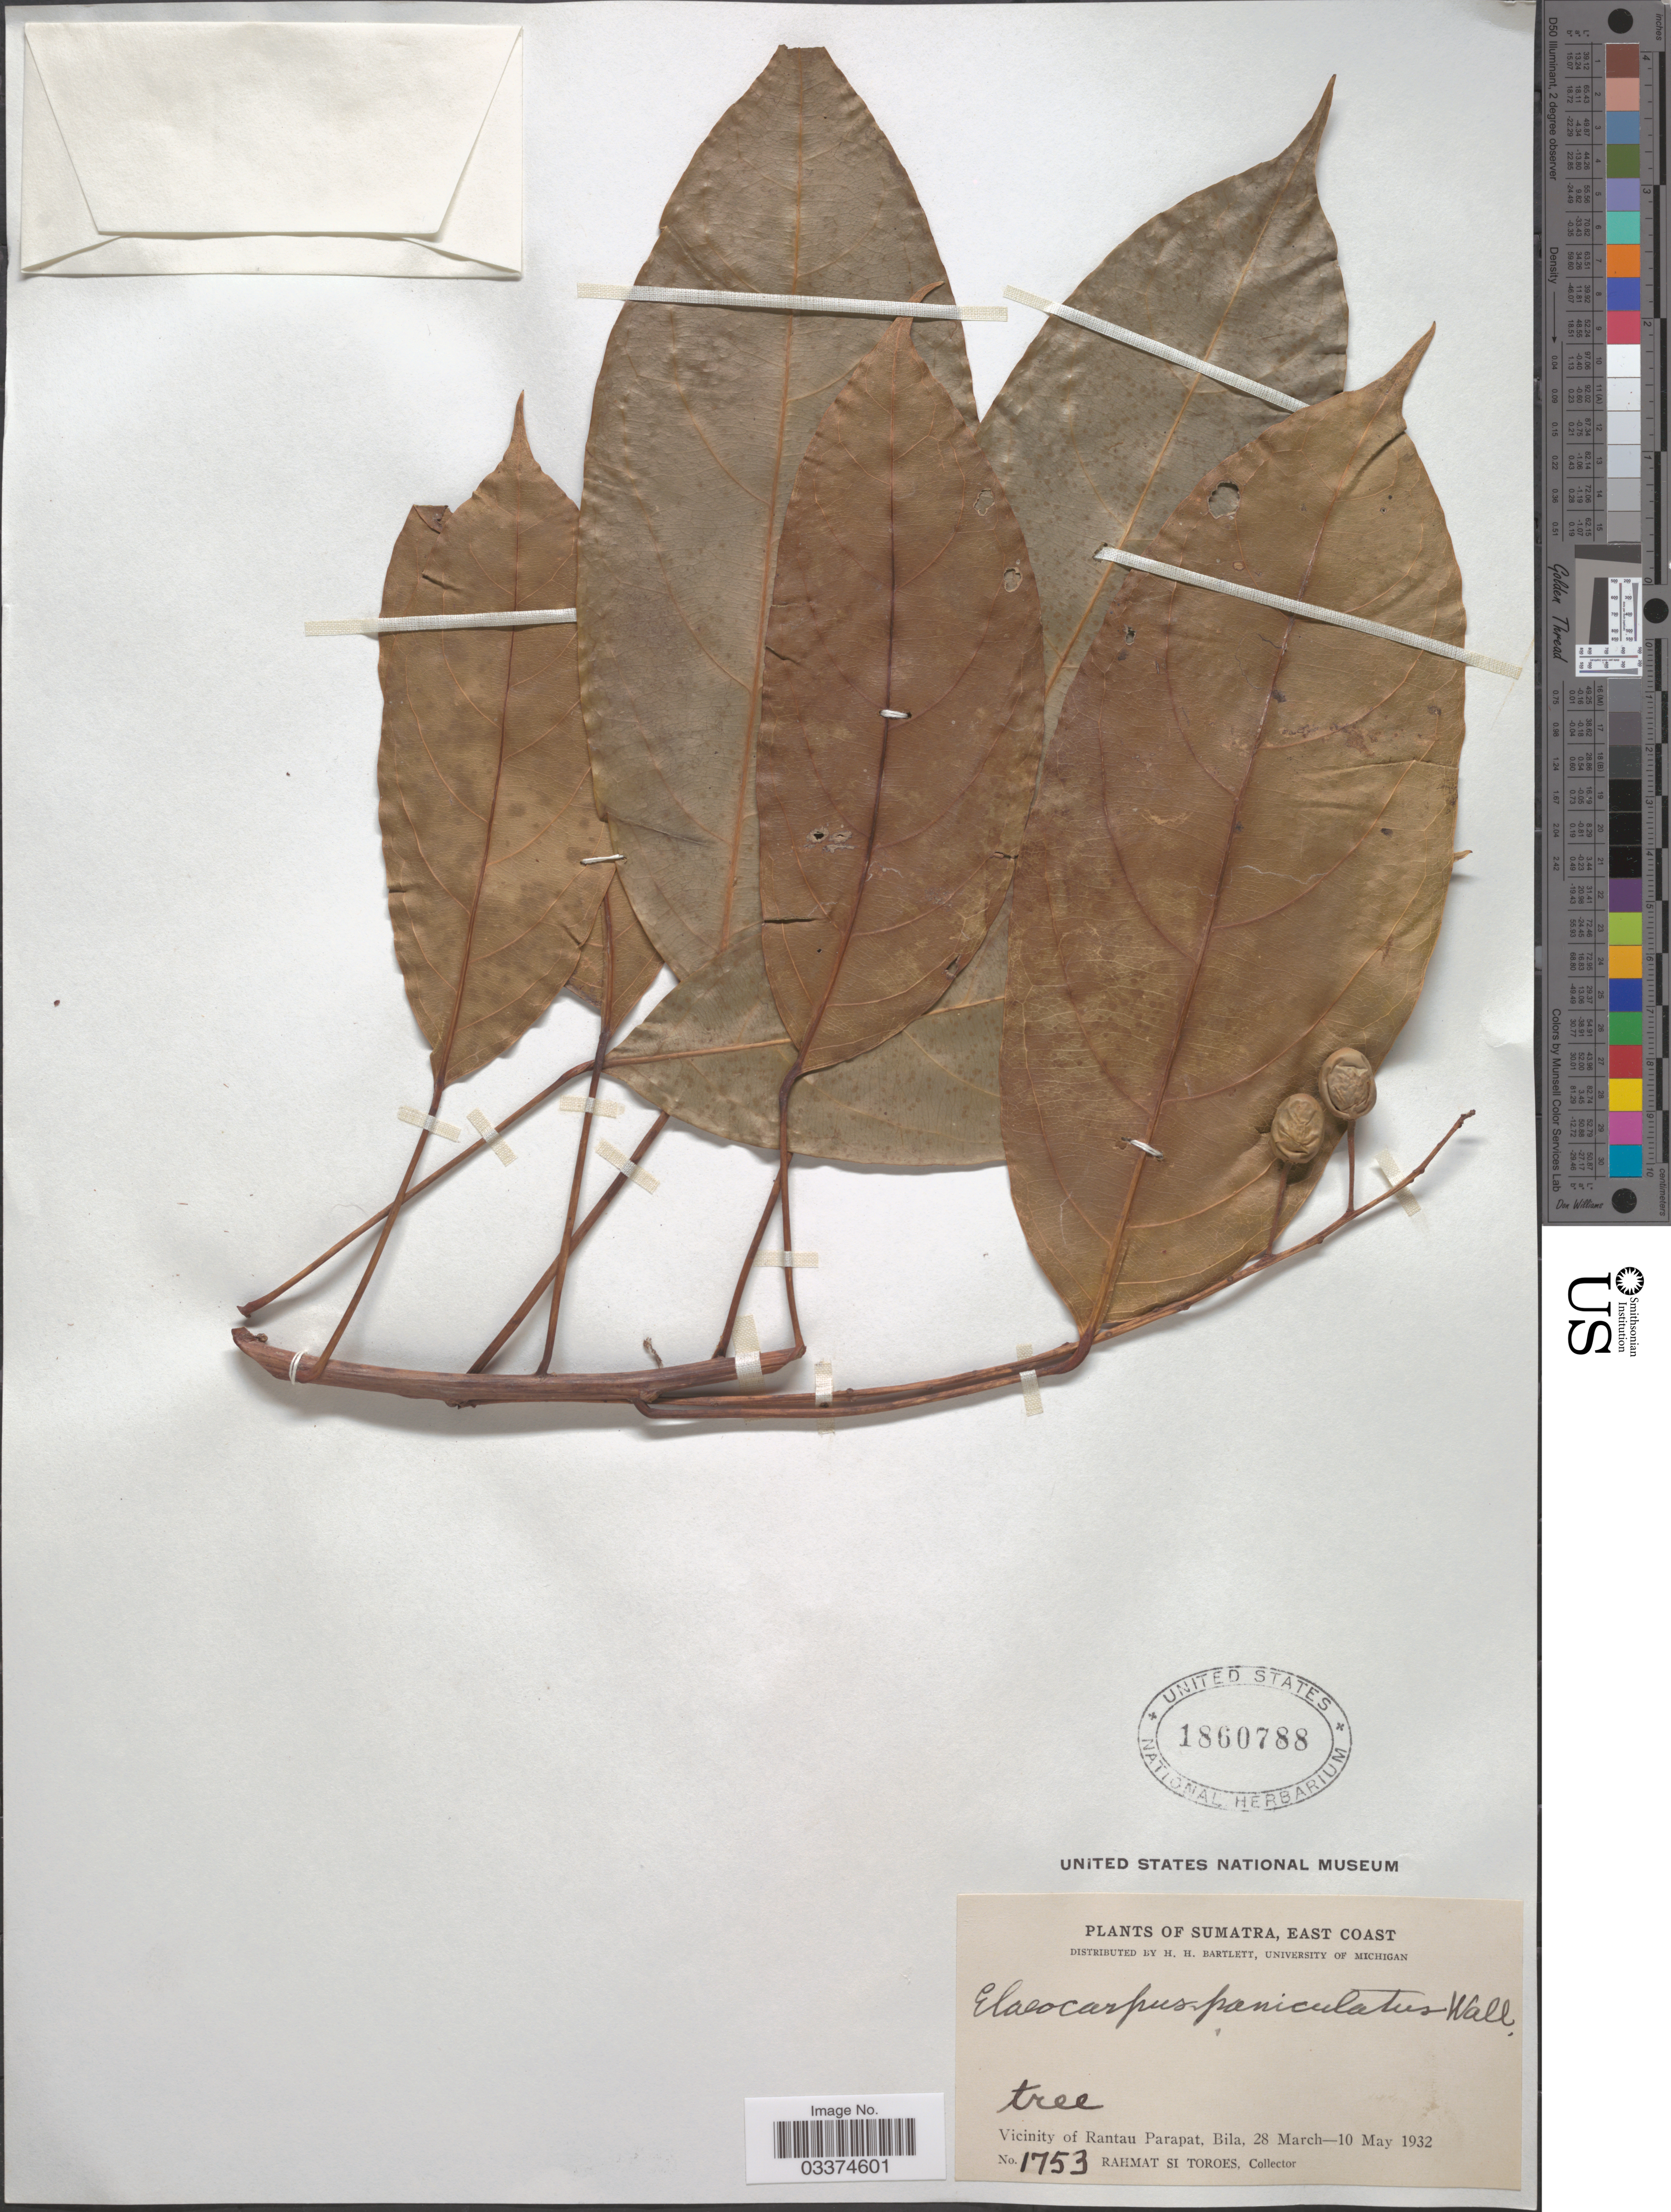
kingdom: Plantae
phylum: Tracheophyta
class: Magnoliopsida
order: Oxalidales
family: Elaeocarpaceae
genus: Elaeocarpus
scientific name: Elaeocarpus paniculatus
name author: Wall. ex K. Müller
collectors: Rahmat Si Boeea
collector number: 1753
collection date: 1932-03-28/1932-05-10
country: Indonesia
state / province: Sumatra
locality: East Coast, Vicinity of Rantau Parapat, Bila.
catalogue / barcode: US 1860788